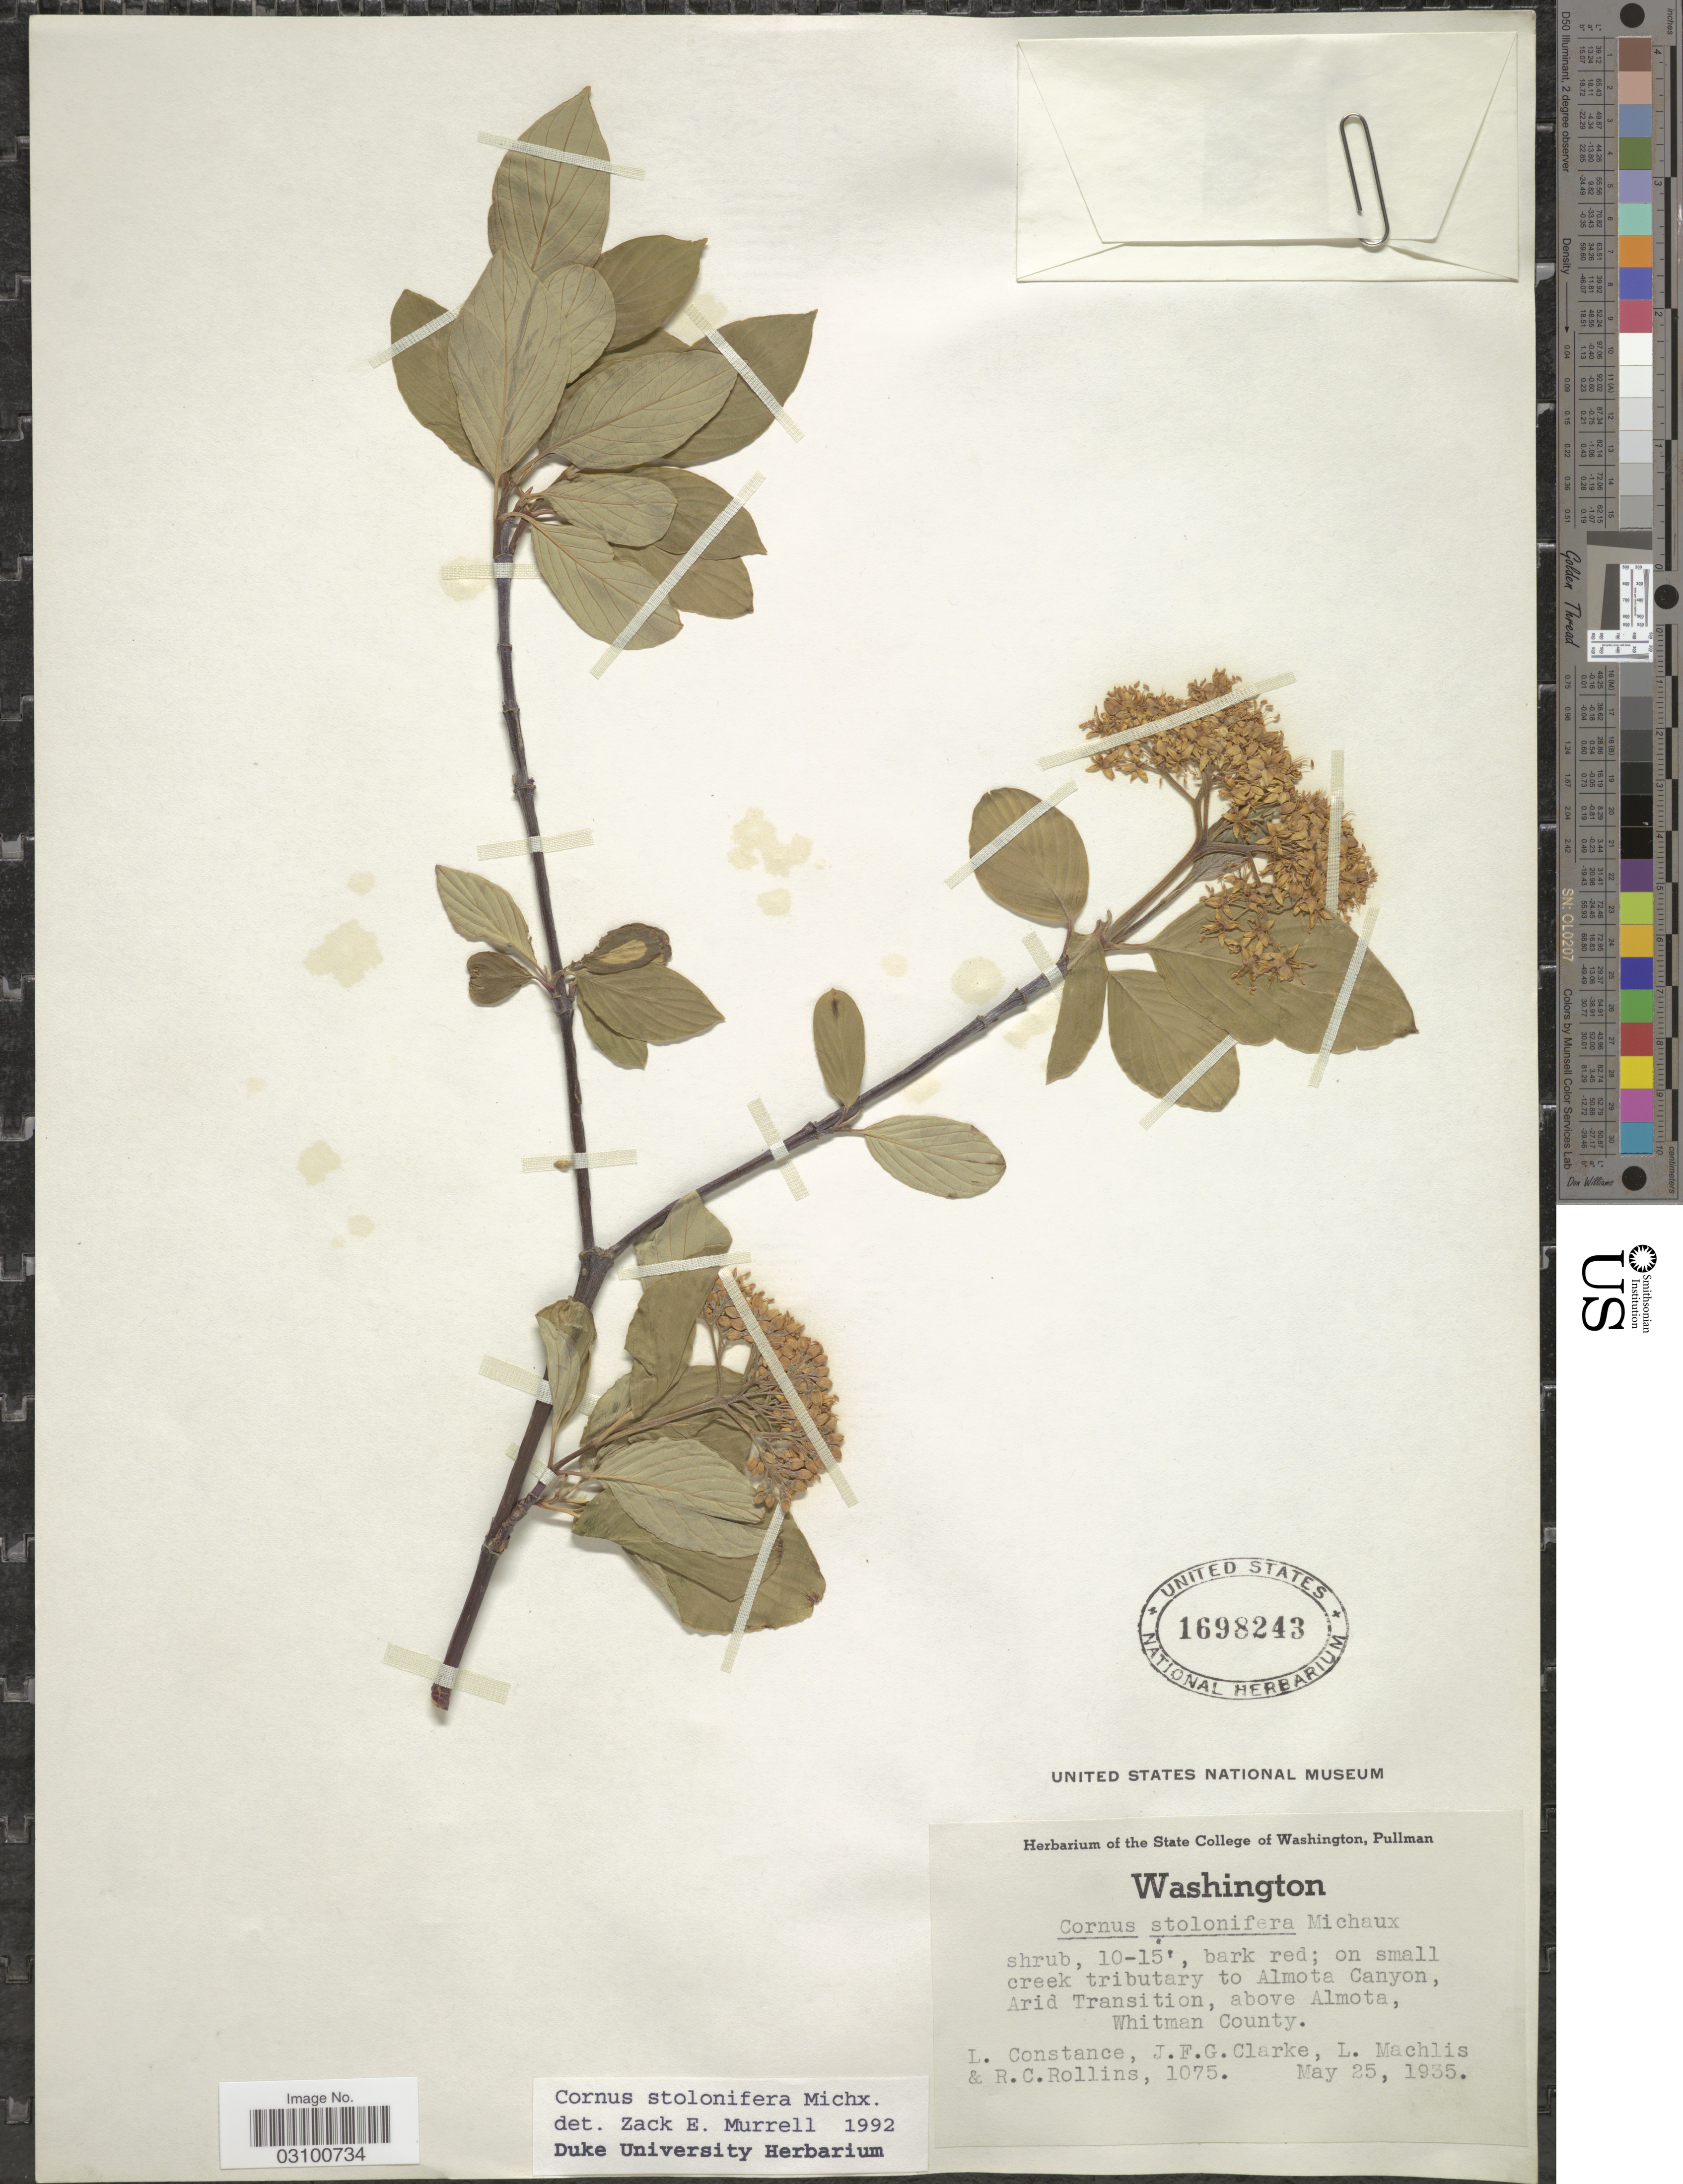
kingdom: Plantae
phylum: Tracheophyta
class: Magnoliopsida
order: Cornales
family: Cornaceae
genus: Cornus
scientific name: Cornus sericea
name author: L.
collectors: L. Constance, J. F. Clarke, L. Machlis & R. C. Rollins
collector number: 1075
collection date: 1935-05-25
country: United States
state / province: Washington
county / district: Whitman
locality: On small creek tributary to Almota Canyon, Arid Stransition, above Almota, Whitman County.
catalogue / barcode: US 1698243